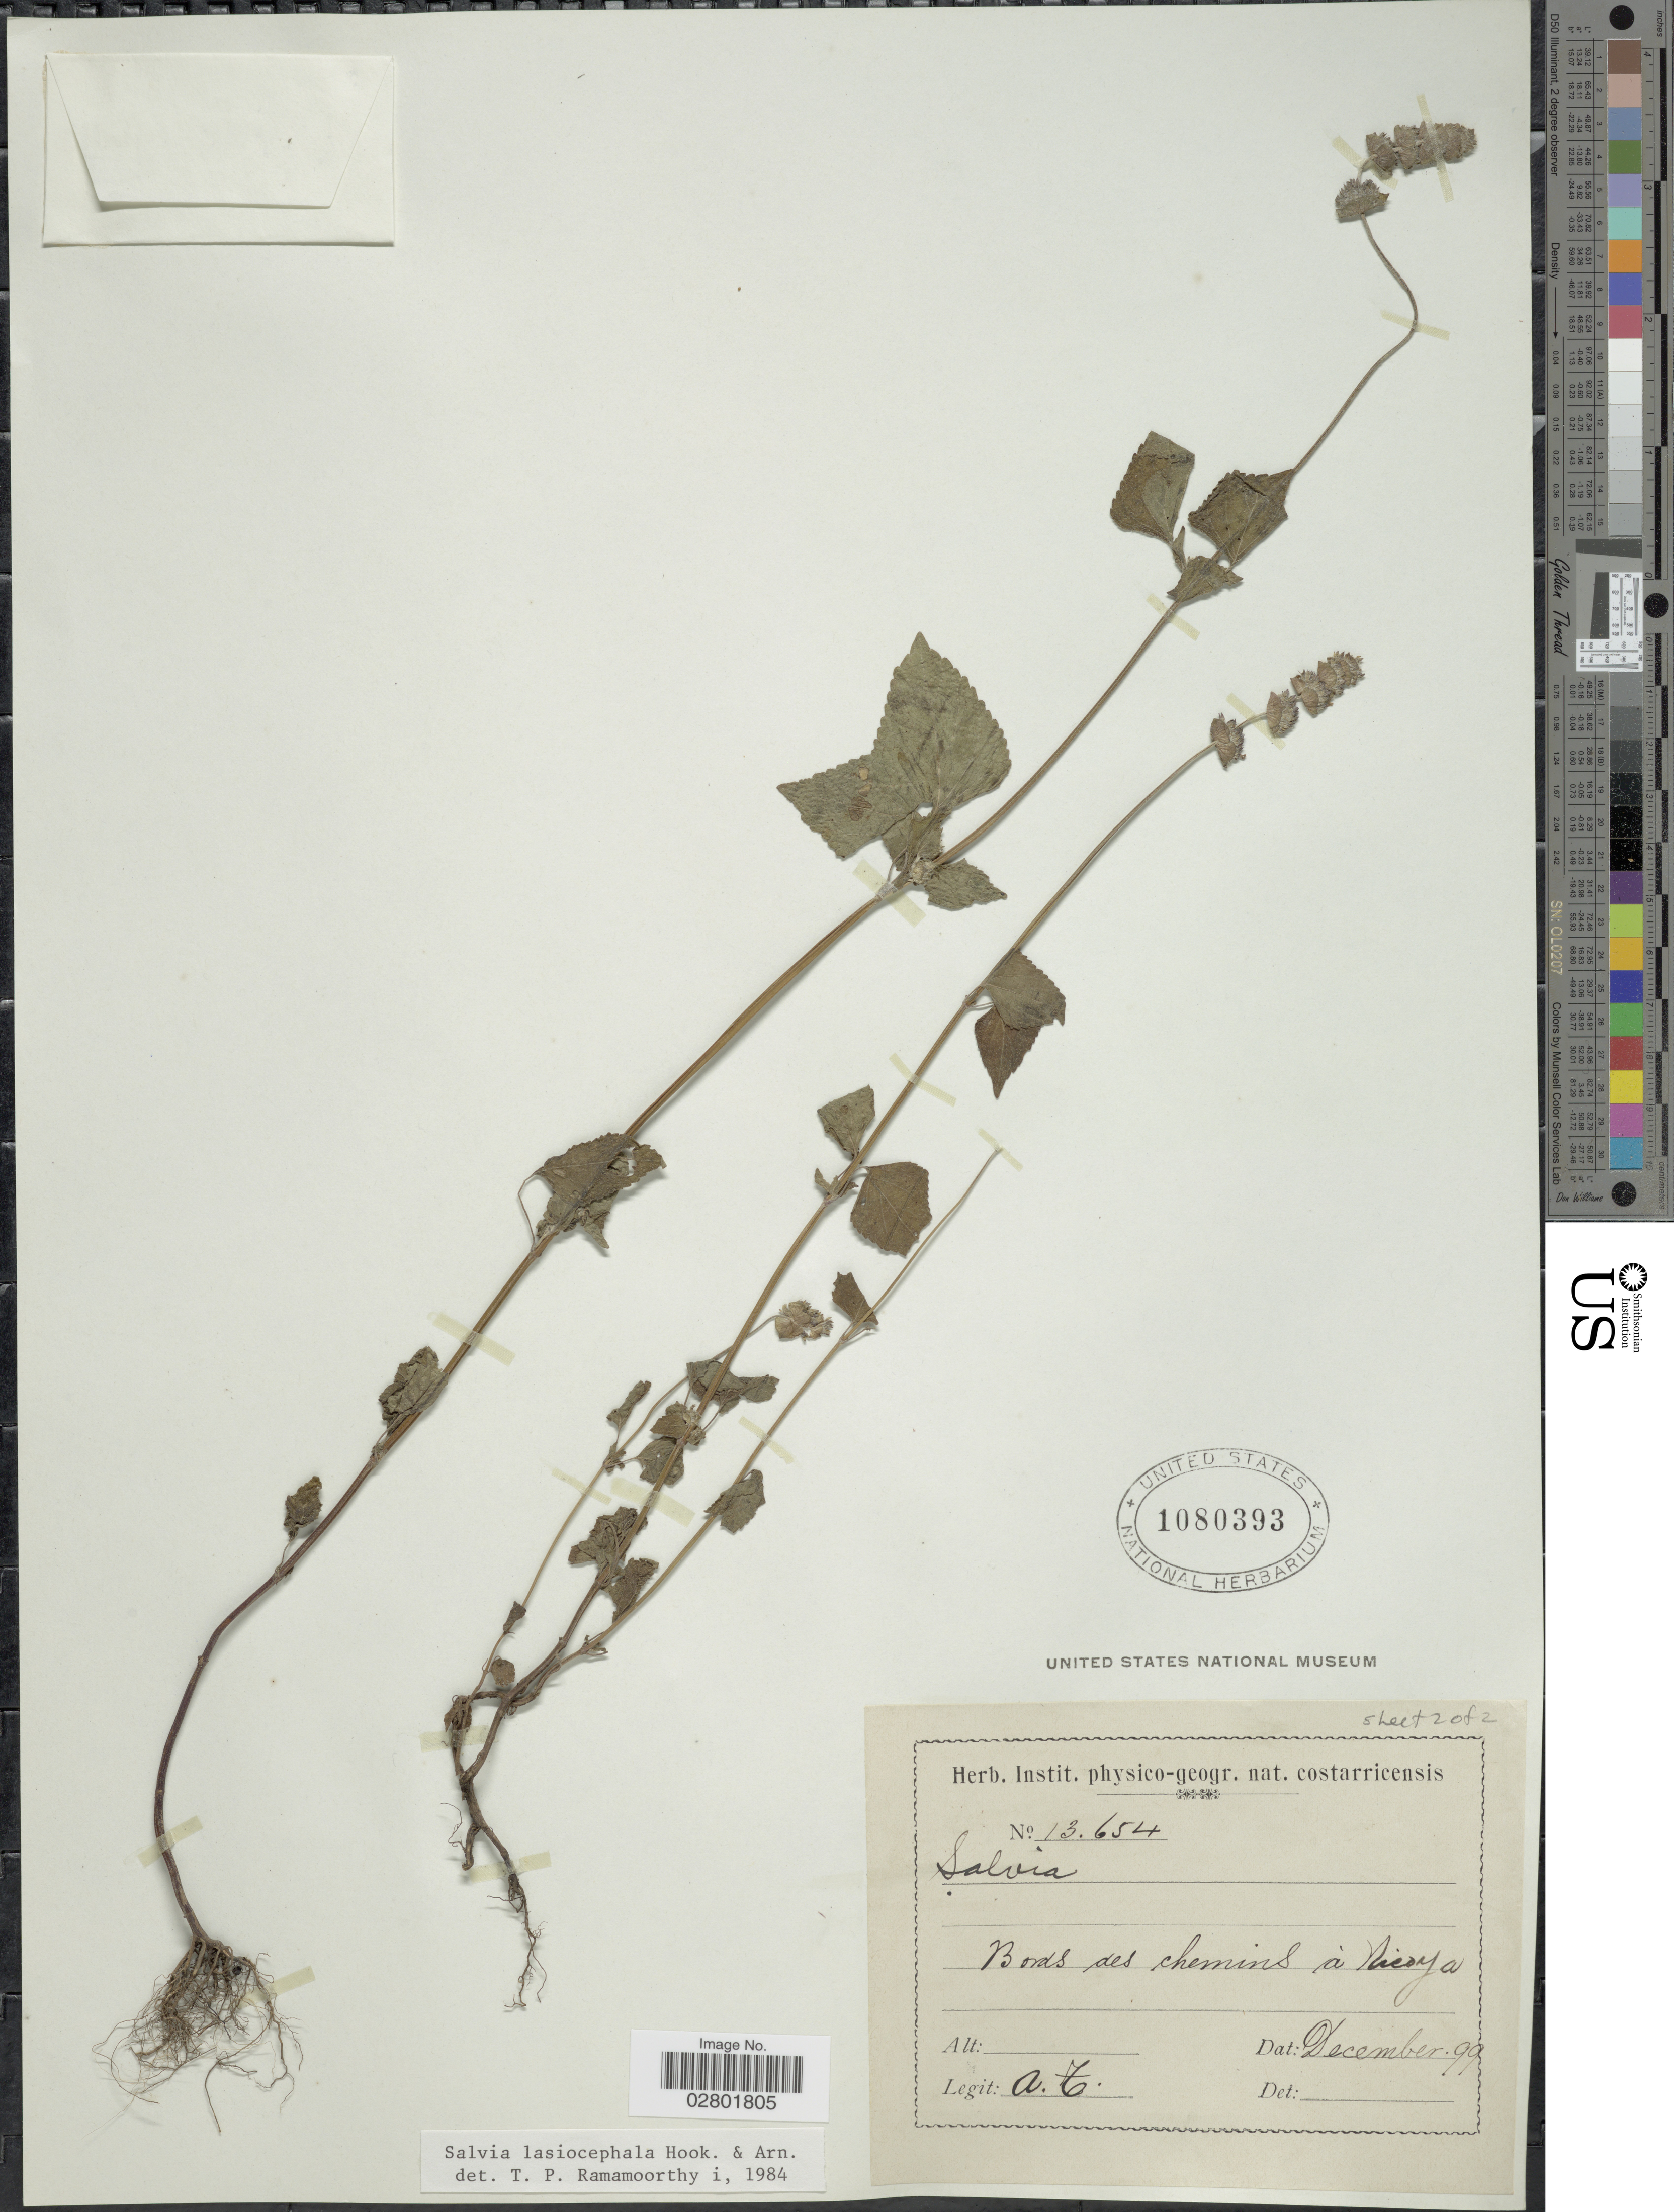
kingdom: Plantae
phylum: Tracheophyta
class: Magnoliopsida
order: Lamiales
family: Lamiaceae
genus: Salvia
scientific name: Salvia lasiocephala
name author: Hook. & Arn.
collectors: A. T.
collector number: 13654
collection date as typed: Transcribed d/m/y: /12/99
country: Costa Rica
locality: Bords des chemins á Nicoya.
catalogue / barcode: US 1080393